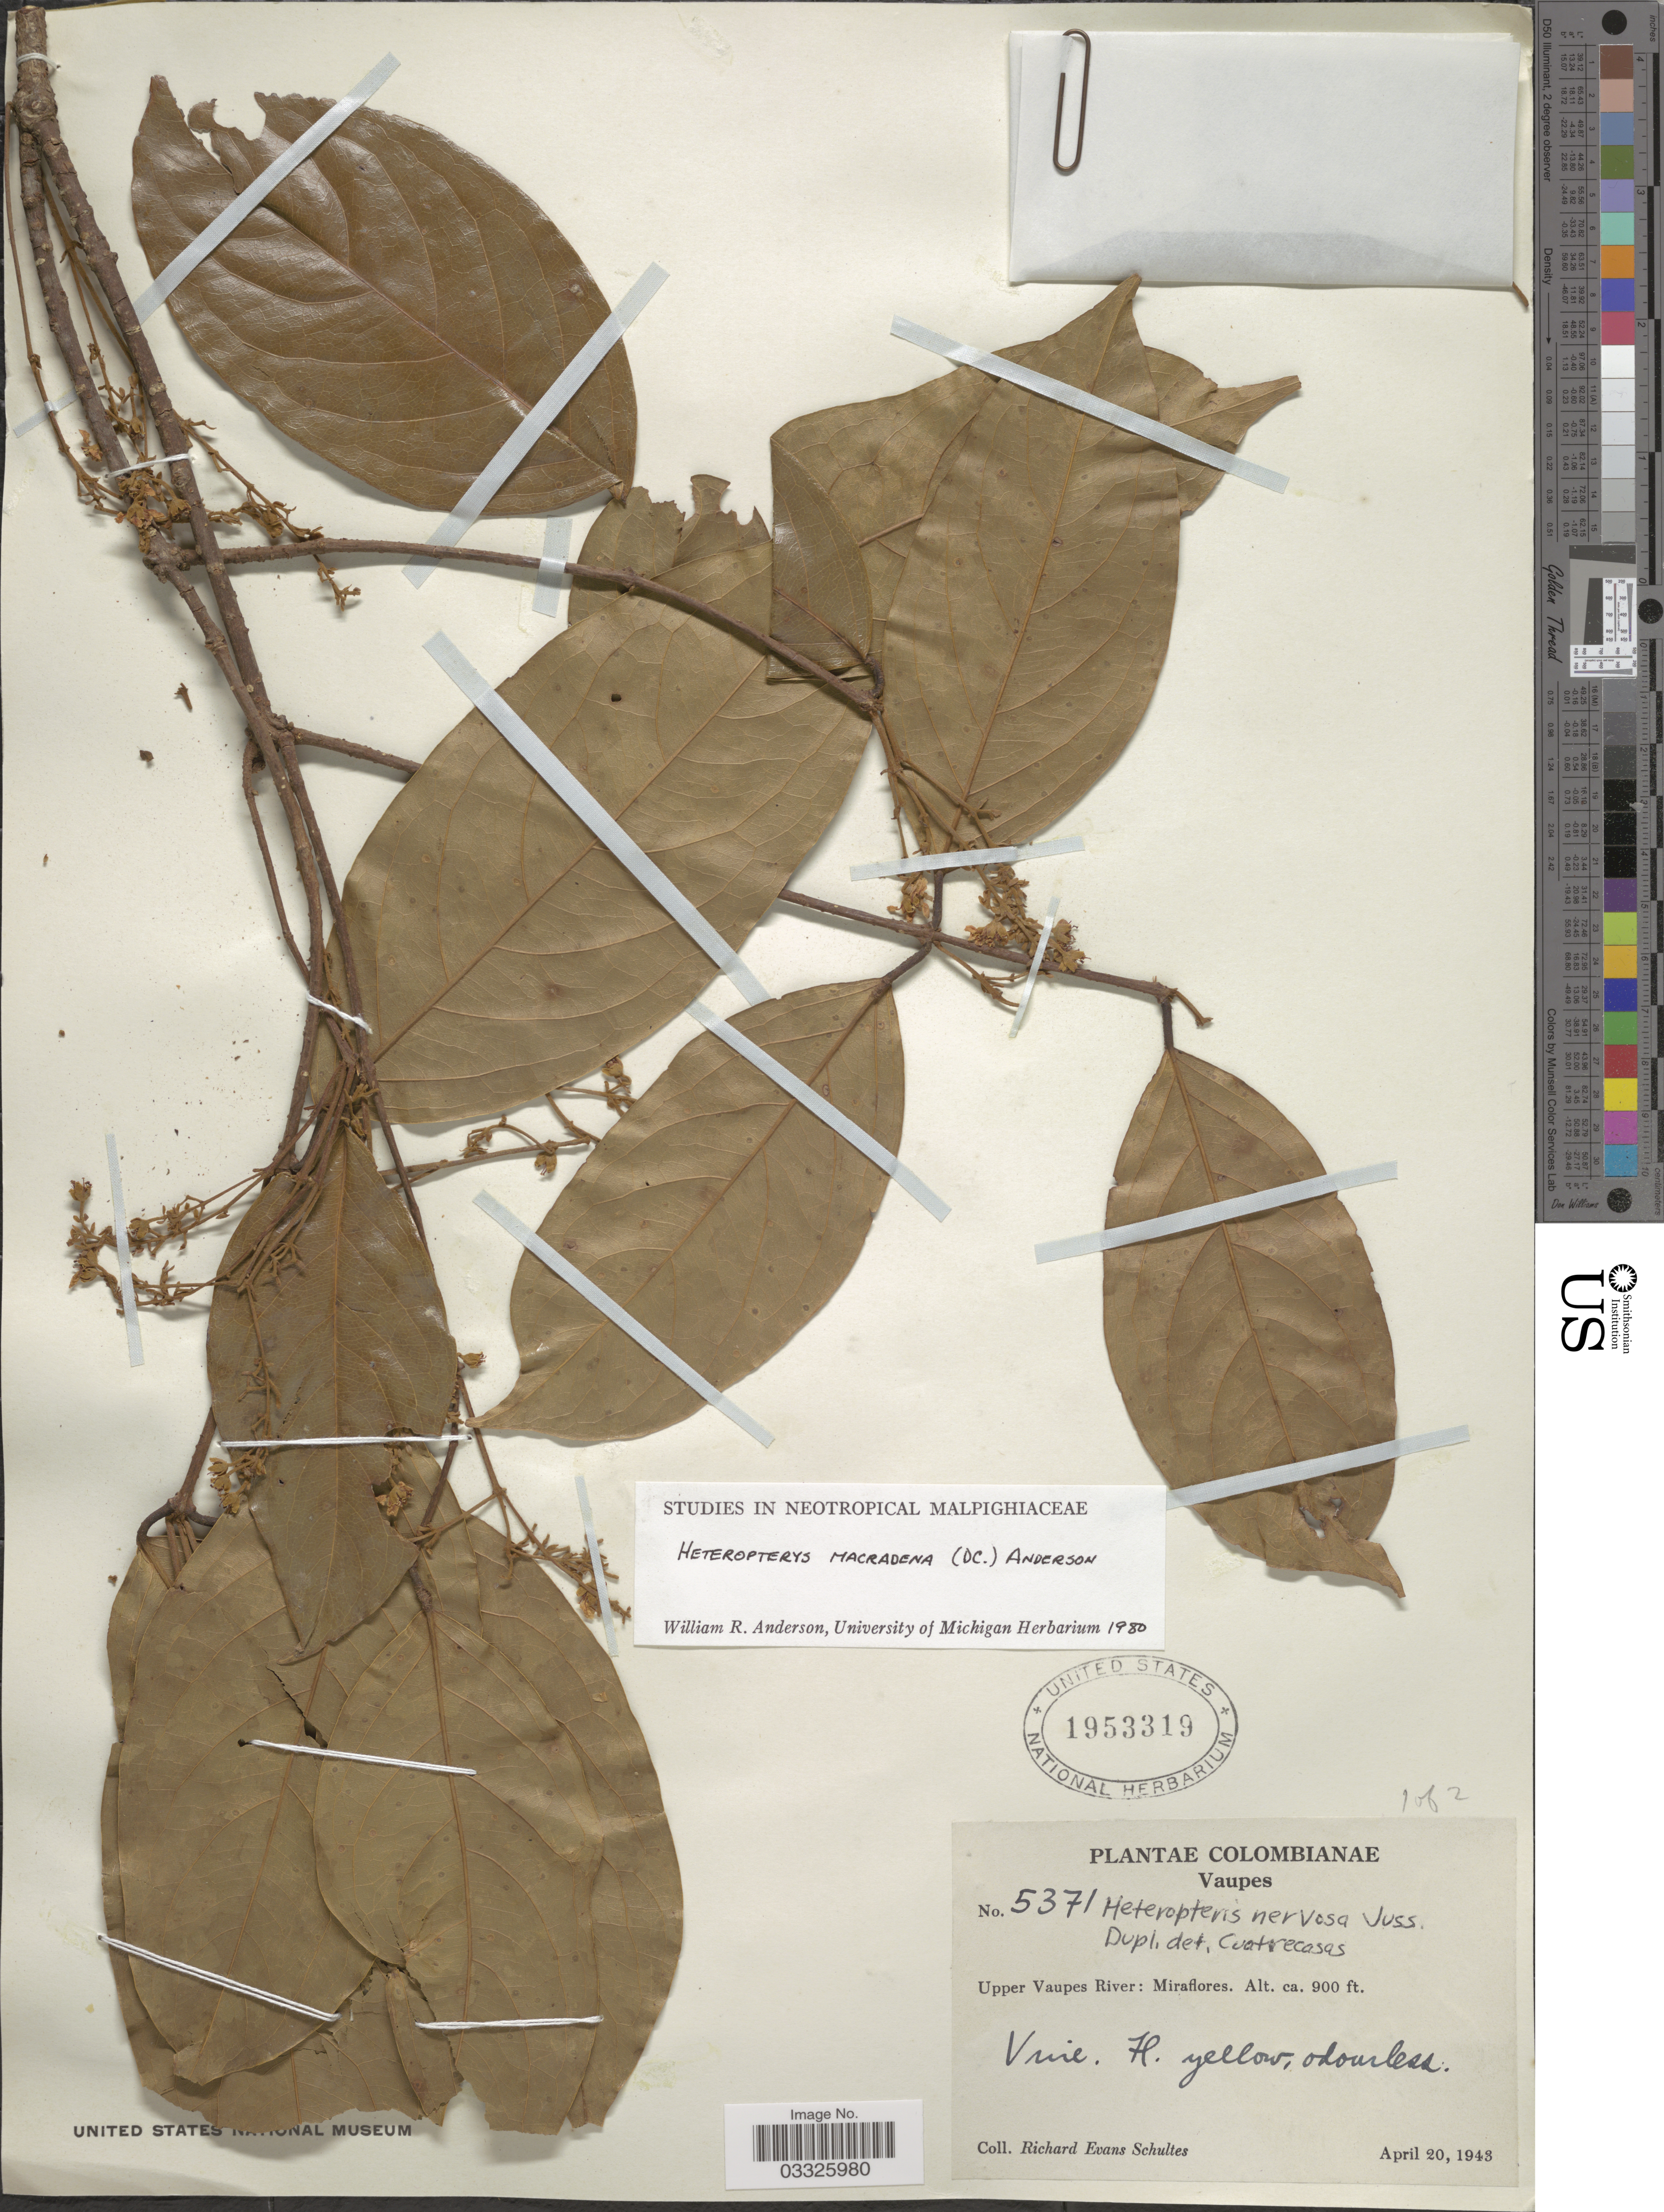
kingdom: Plantae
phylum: Tracheophyta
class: Magnoliopsida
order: Malpighiales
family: Malpighiaceae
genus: Heteropterys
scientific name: Heteropterys macradena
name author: (DC.) W.R. Anderson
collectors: R. E. Schultes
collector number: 5371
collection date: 1943-04-20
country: Colombia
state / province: Vaupés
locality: Upper Vaupes River: Miraflores.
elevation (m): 274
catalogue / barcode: US 1953319